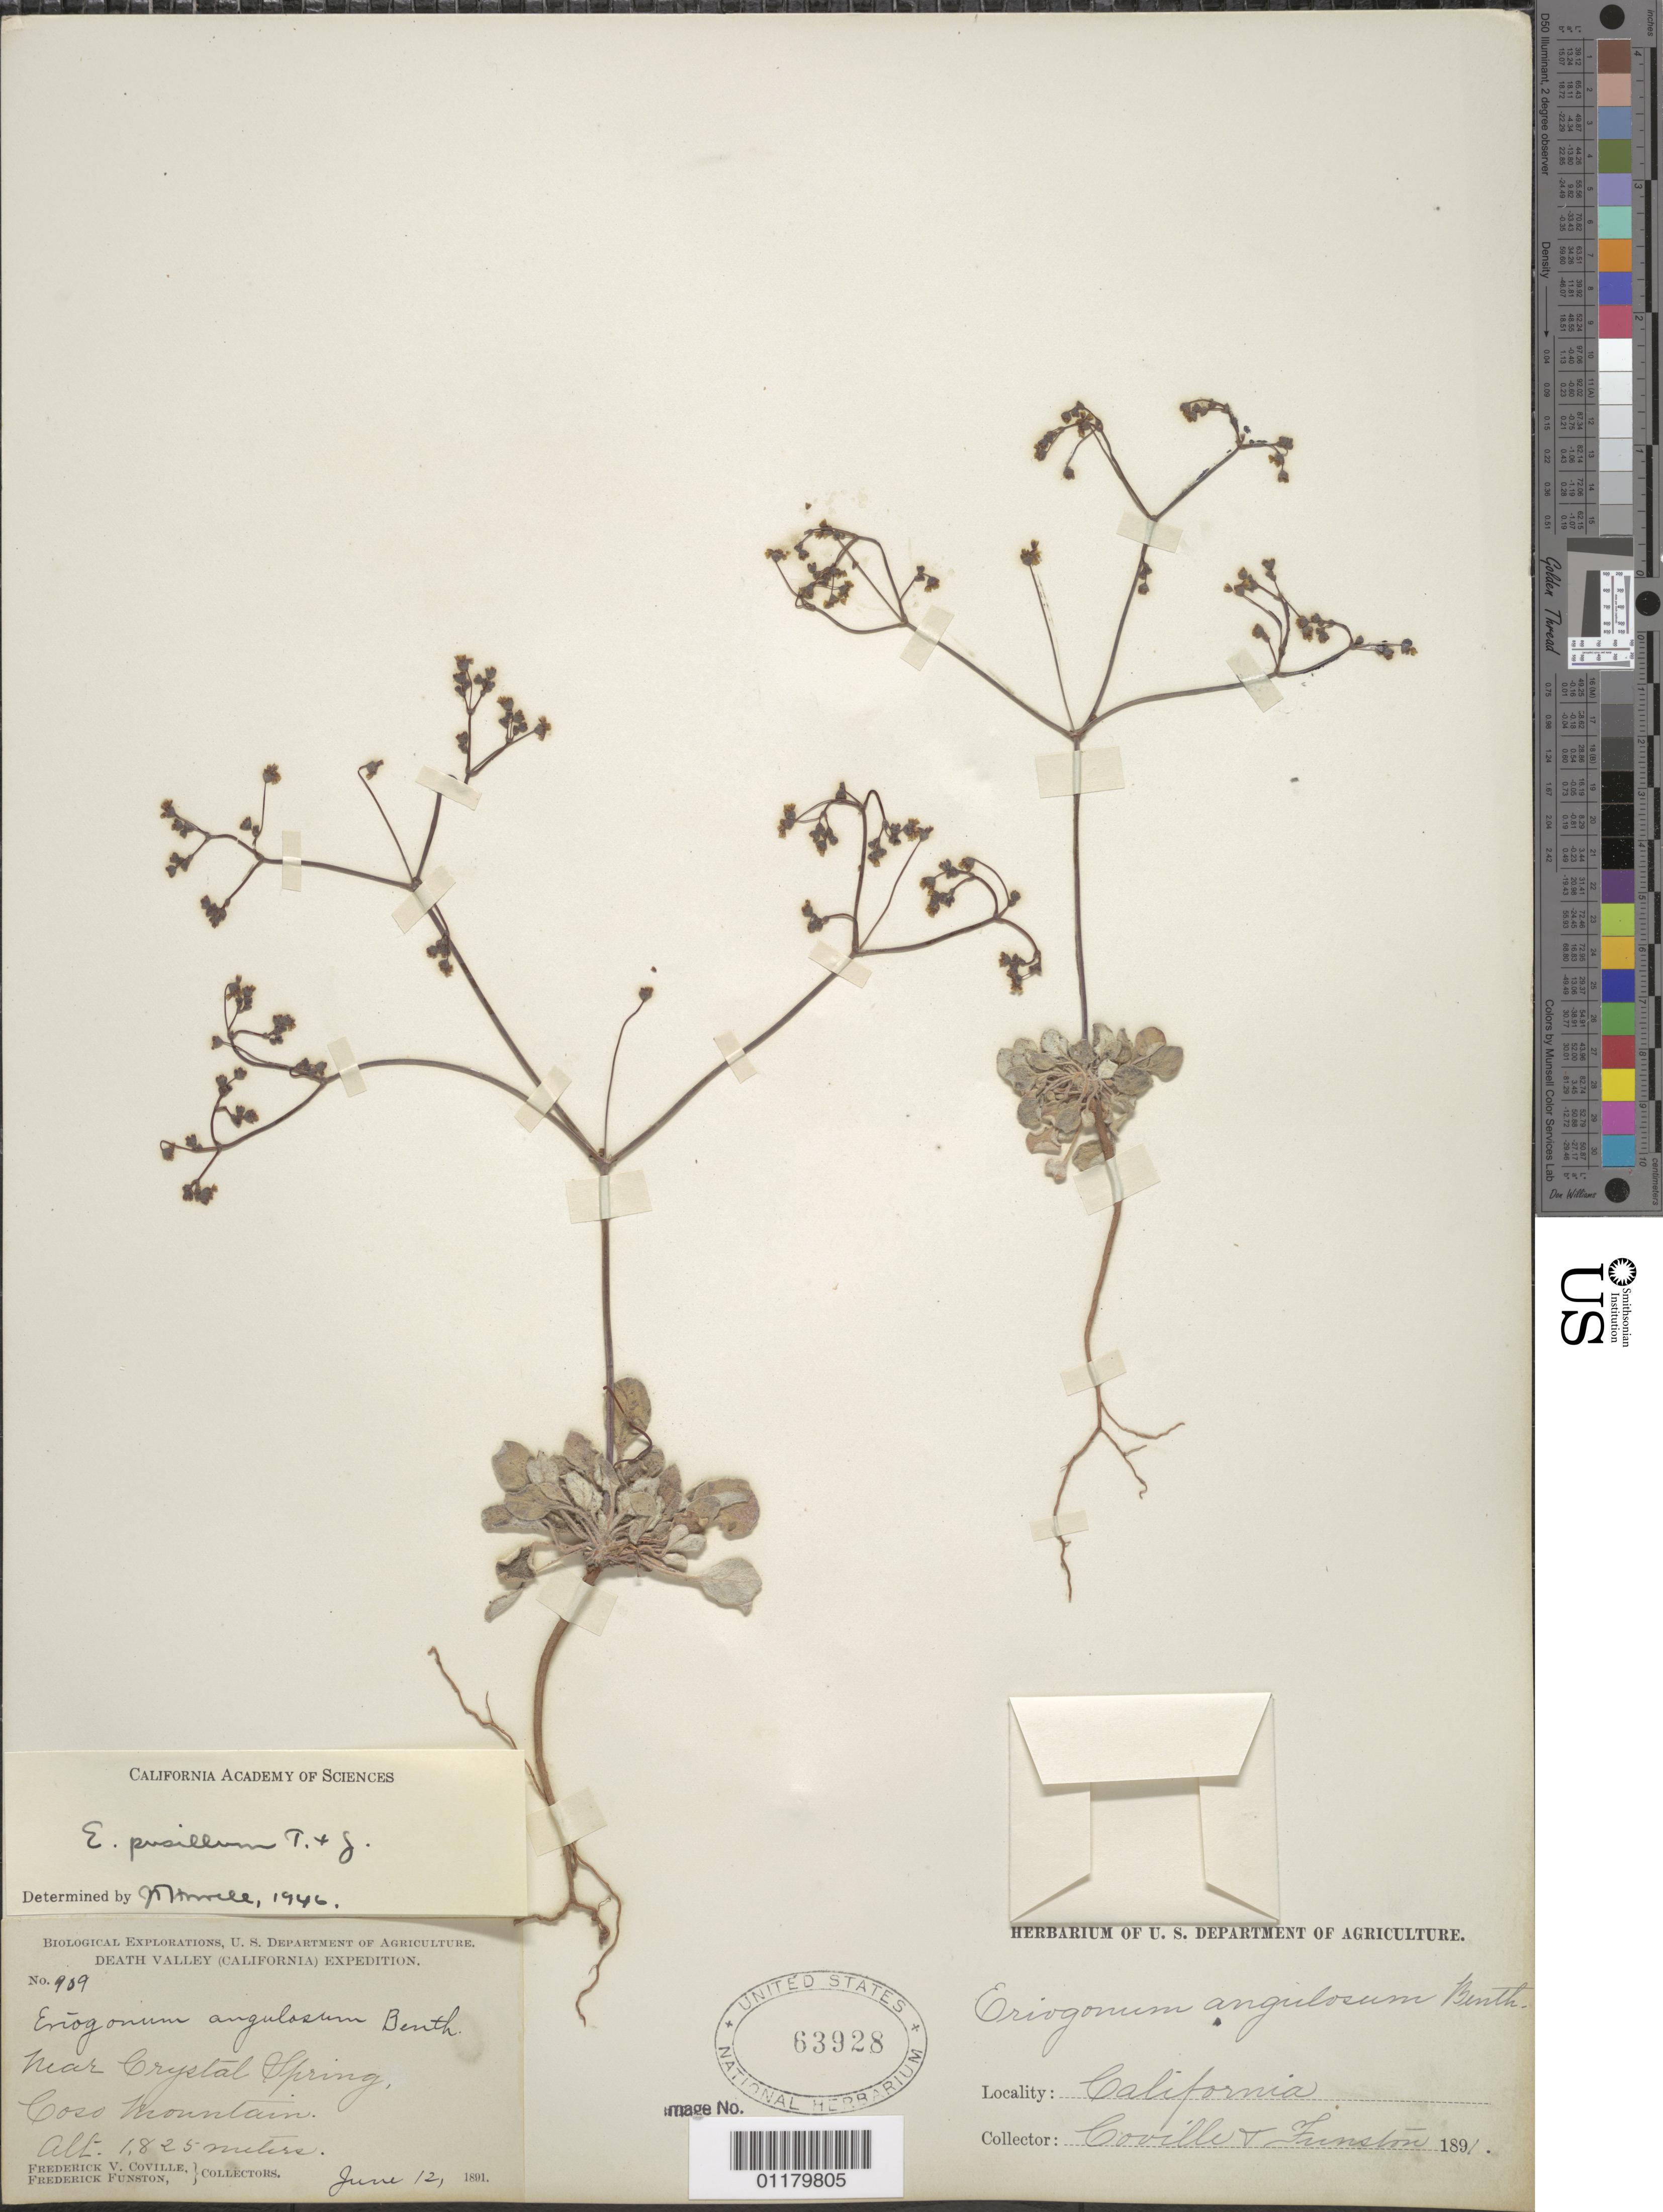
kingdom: Plantae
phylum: Tracheophyta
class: Magnoliopsida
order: Caryophyllales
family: Polygonaceae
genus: Eriogonum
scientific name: Eriogonum pusillum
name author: Torr. & A. Gray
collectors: F. V. Coville & F. Funston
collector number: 909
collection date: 1891-06-12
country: United States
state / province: California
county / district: Inyo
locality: Near Crystal Spring, Coso Mts.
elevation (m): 1825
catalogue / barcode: US 63928